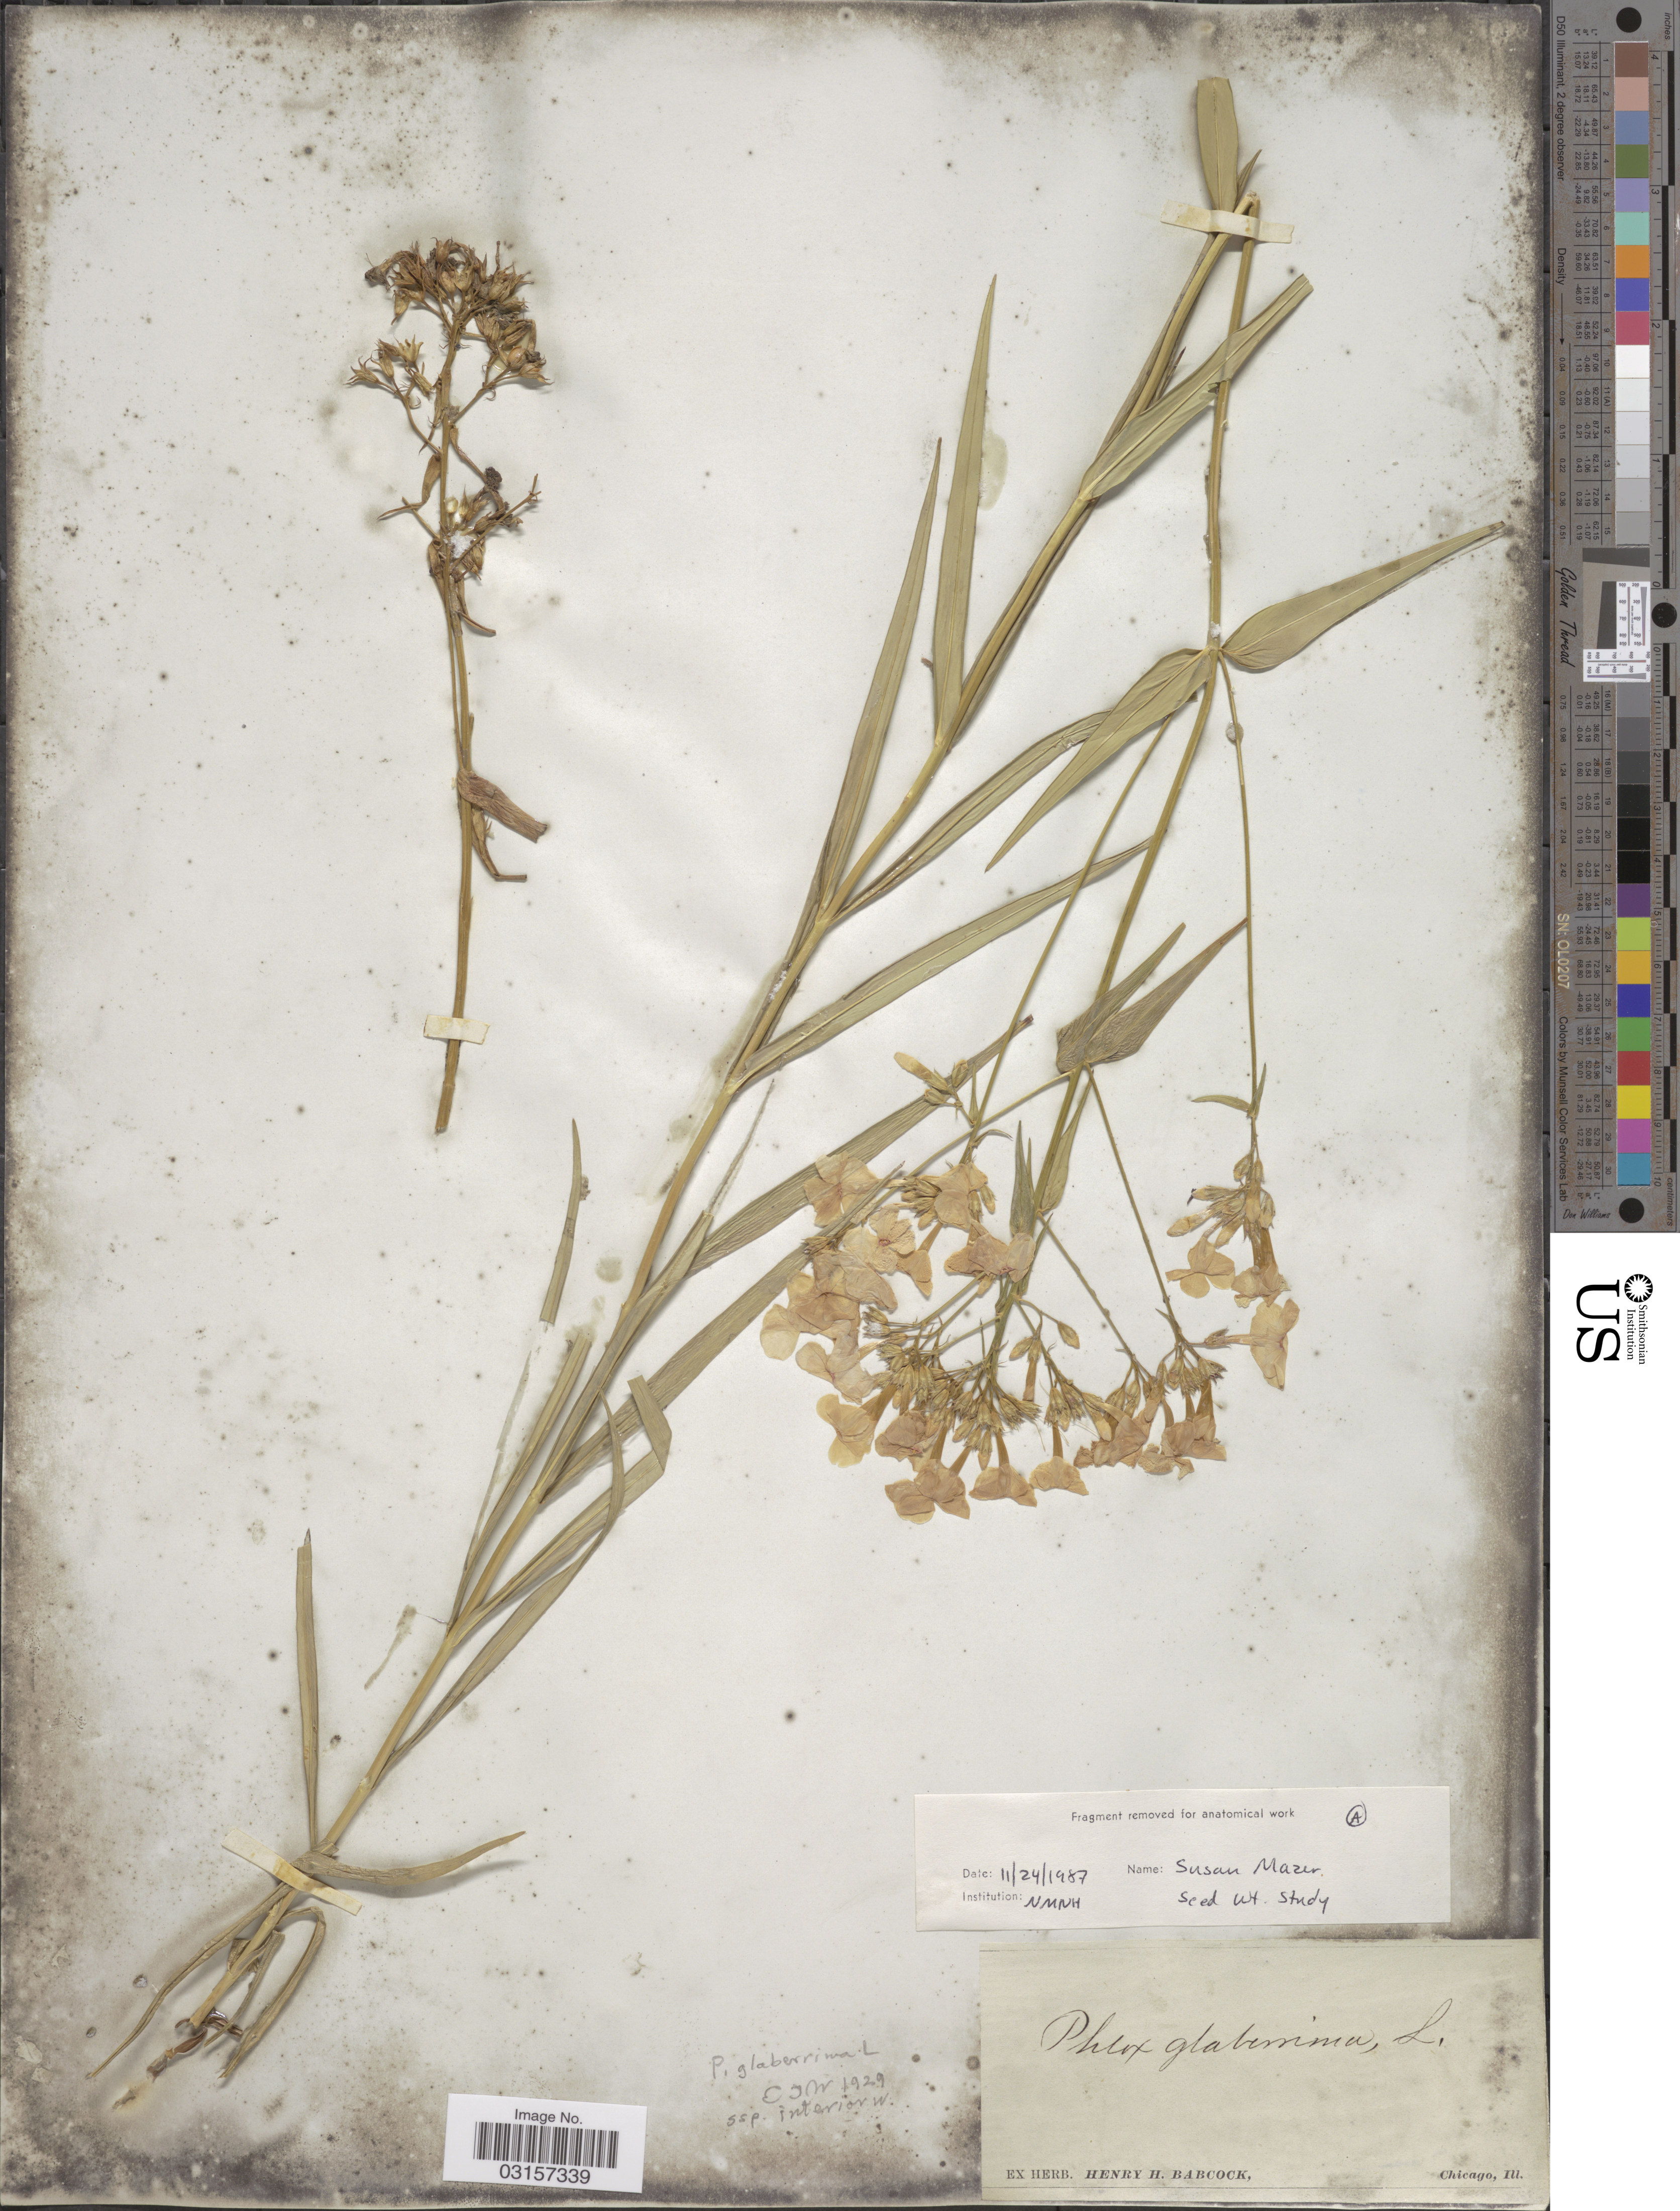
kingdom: Plantae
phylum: Tracheophyta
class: Magnoliopsida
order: Ericales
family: Polemoniaceae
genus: Phlox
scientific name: Phlox glaberrima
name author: L.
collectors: ex herb. Henry Homes Babcock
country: United States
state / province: Illinois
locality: Chicago.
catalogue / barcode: US 103155